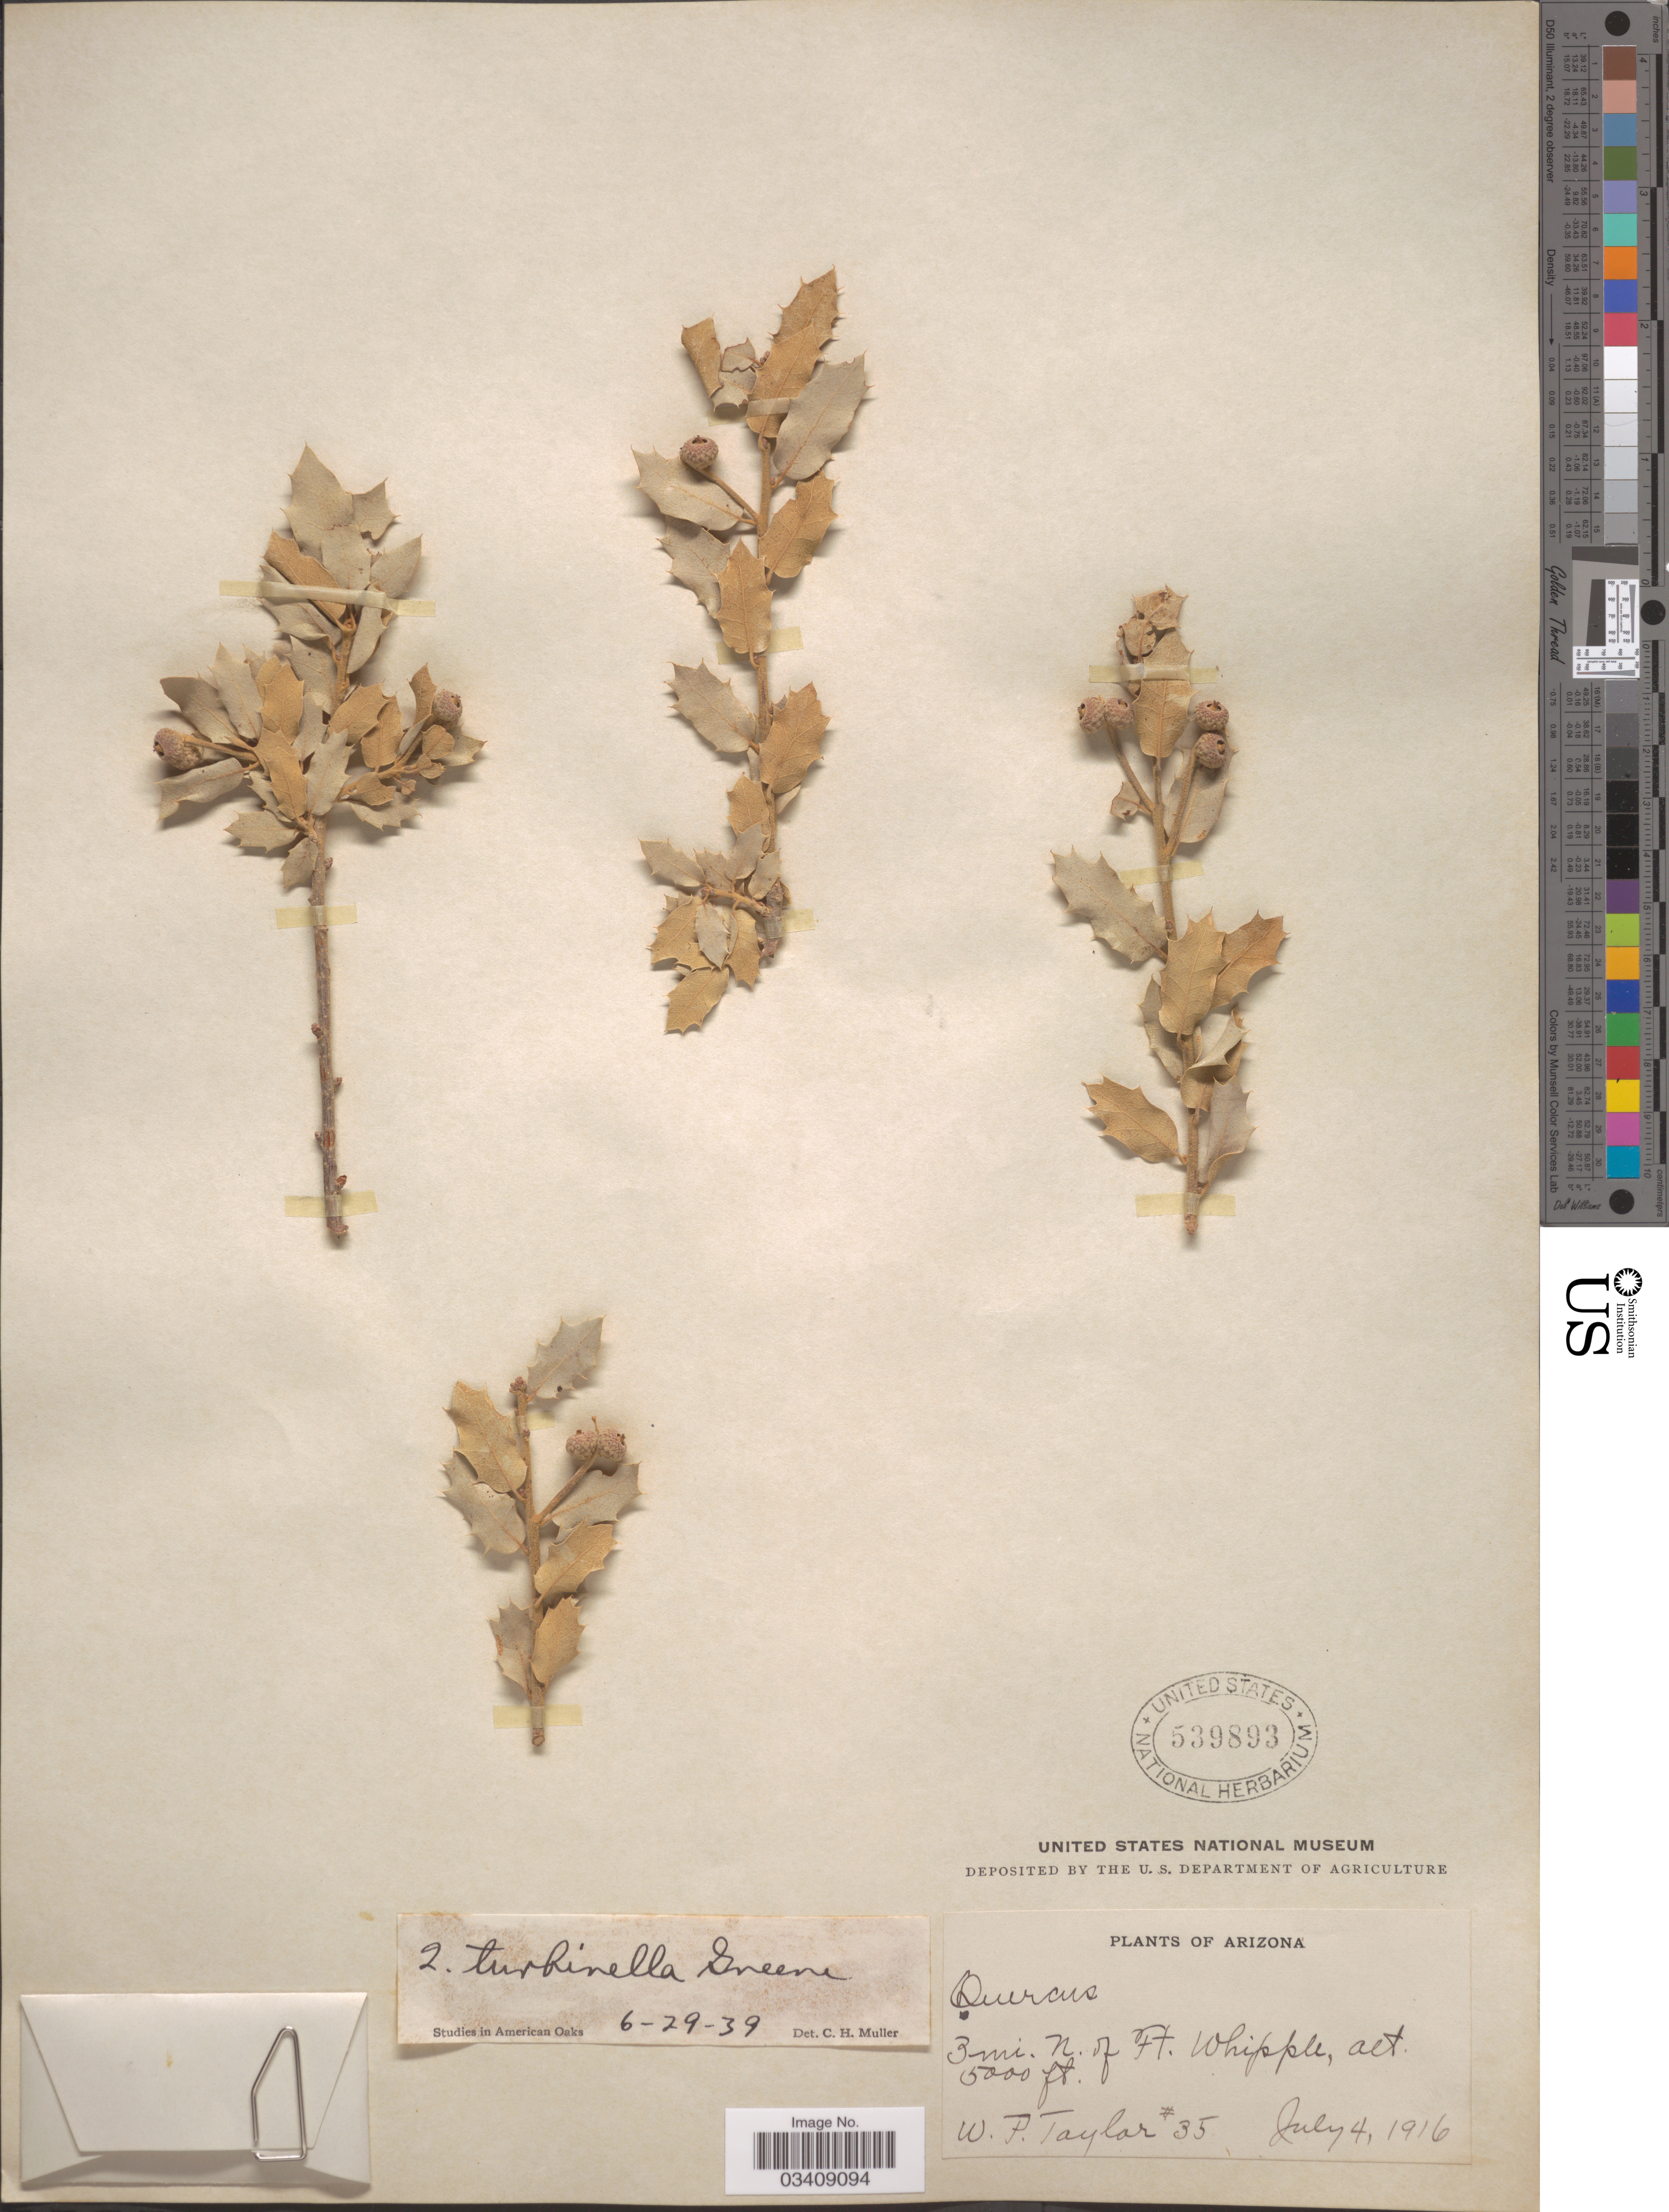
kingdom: Plantae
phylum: Tracheophyta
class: Magnoliopsida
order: Fagales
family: Fagaceae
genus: Quercus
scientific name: Quercus turbinella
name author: Greene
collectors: W. P. Taylor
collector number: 35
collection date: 1916-07-04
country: United States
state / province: Arizona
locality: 3 mi. N. of Ft. Whipple.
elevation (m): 1524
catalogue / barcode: US 539893